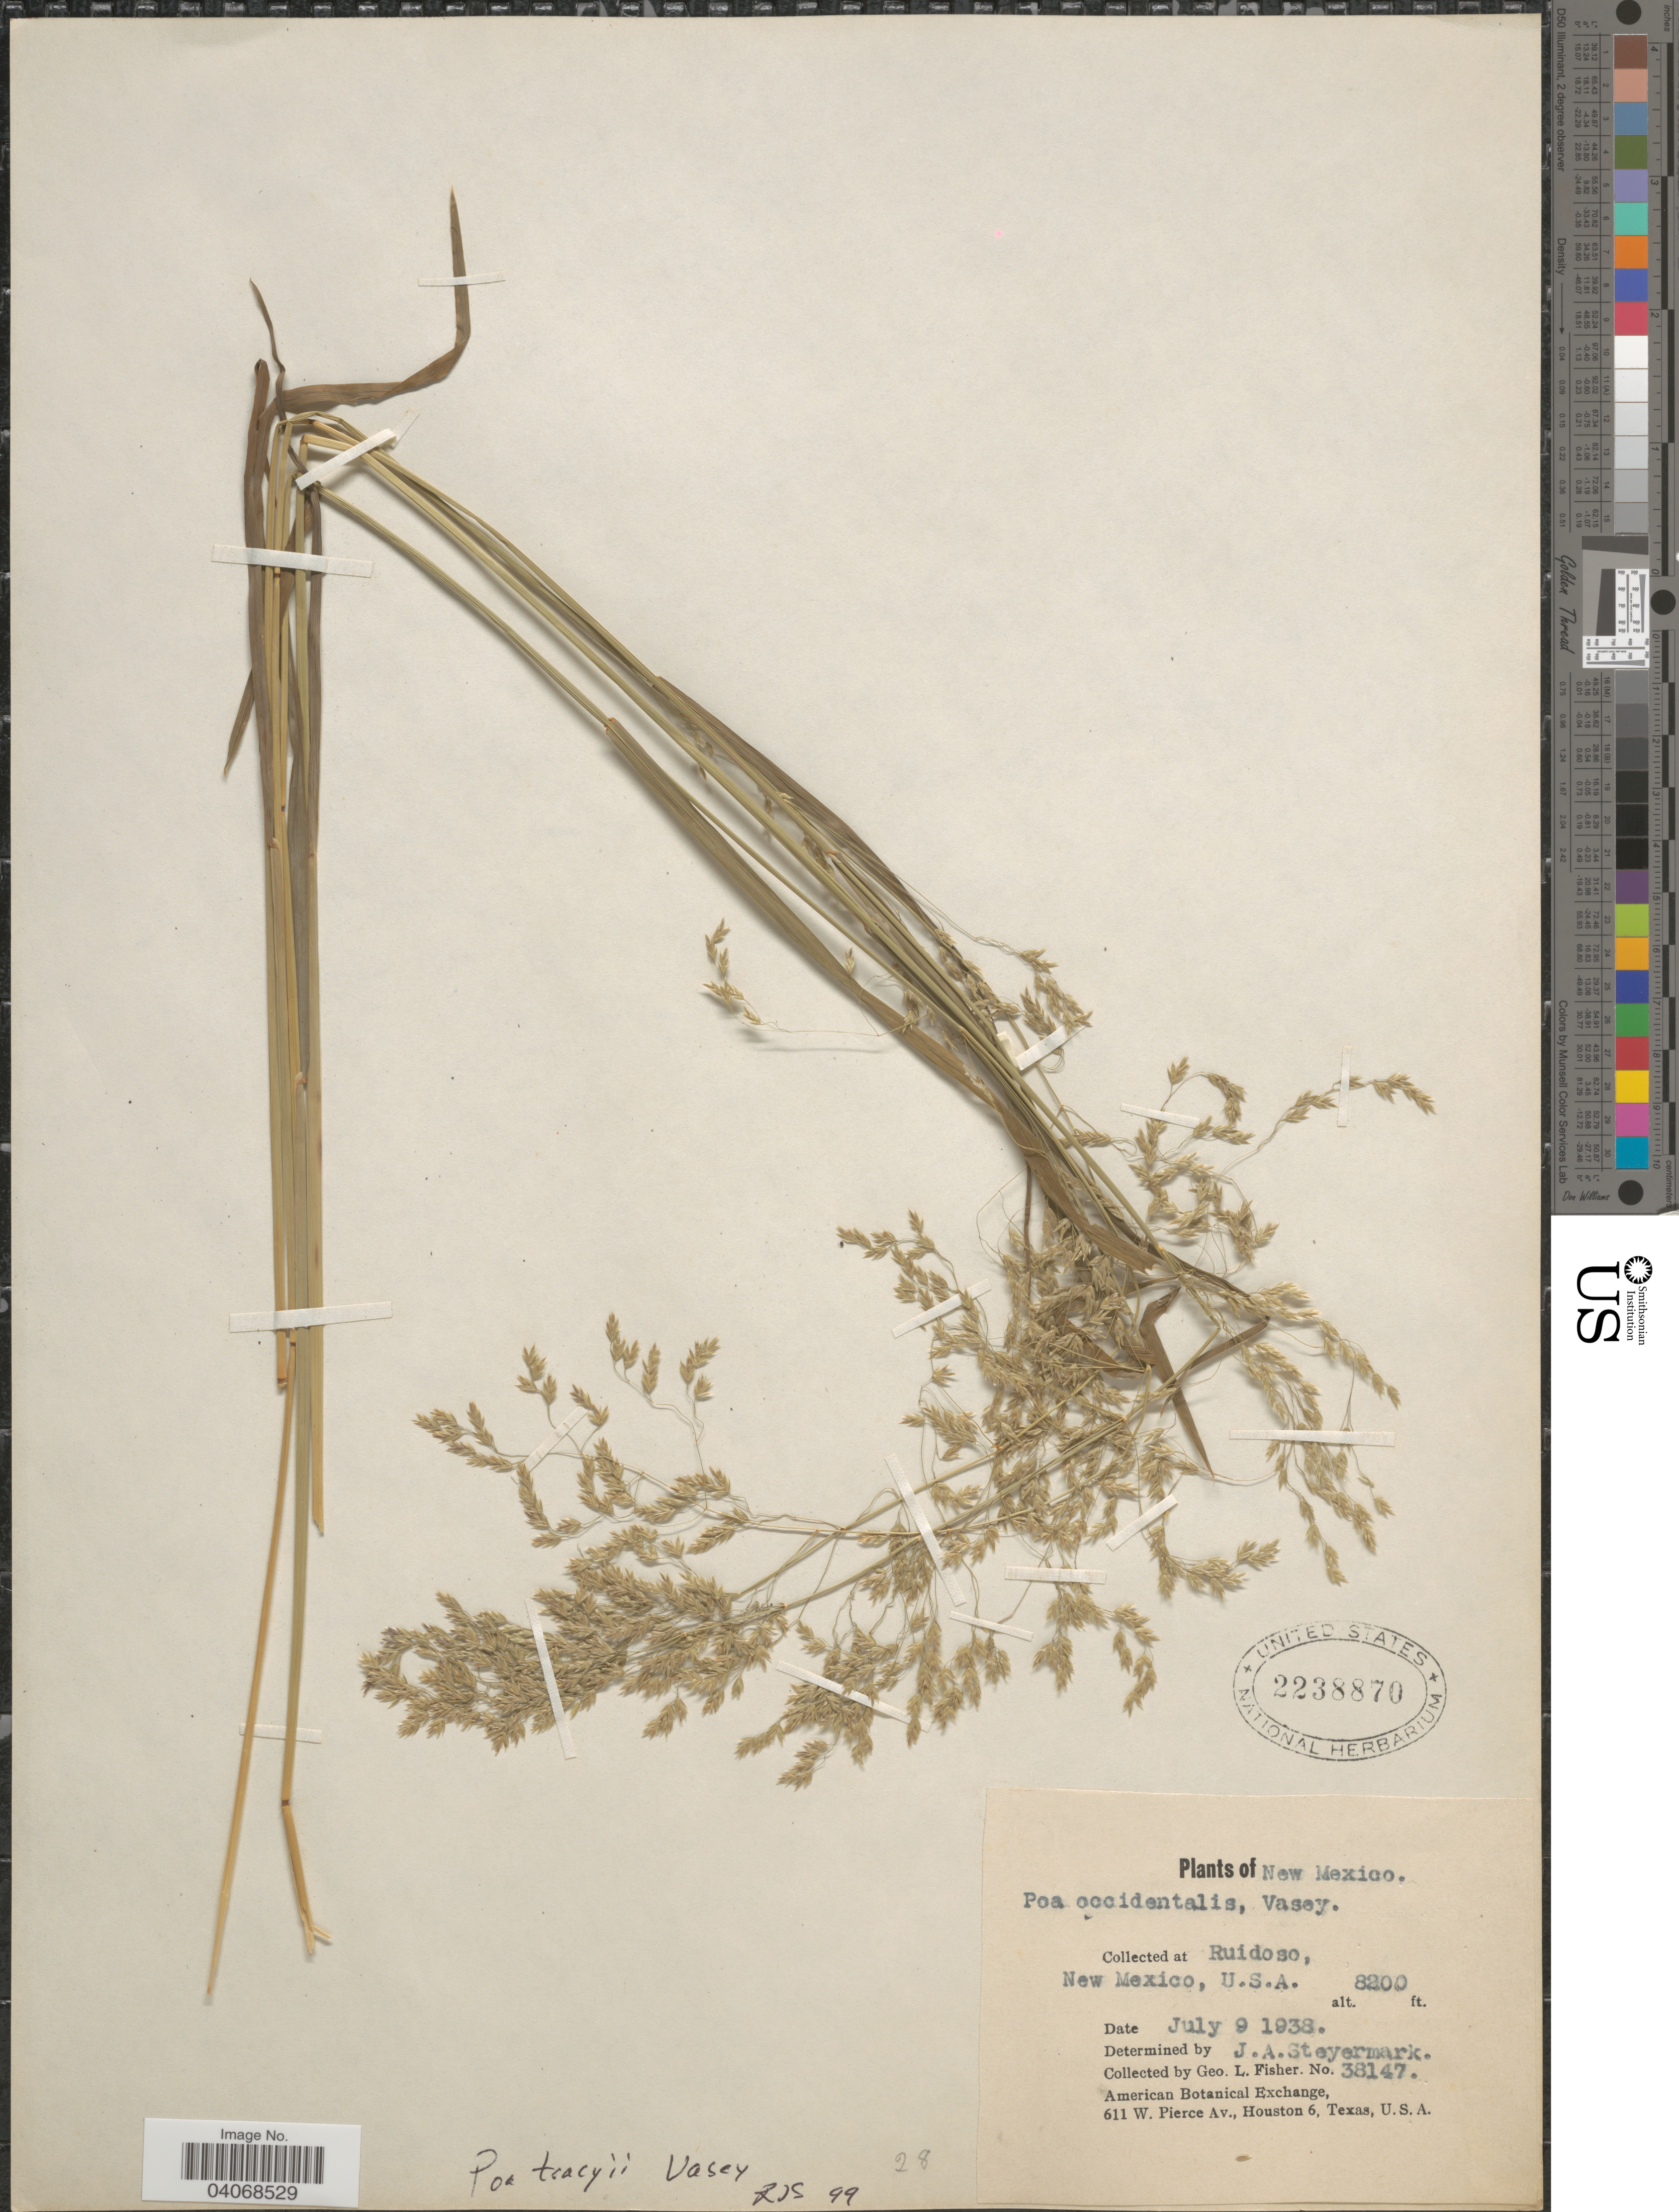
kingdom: Plantae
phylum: Tracheophyta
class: Liliopsida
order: Poales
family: Poaceae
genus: Poa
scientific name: Poa tracyi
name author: Vasey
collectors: G. L. Fisher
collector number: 38147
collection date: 1938-07-09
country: United States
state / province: New Mexico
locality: Ruidoso.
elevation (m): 2499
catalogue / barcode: US 2238870